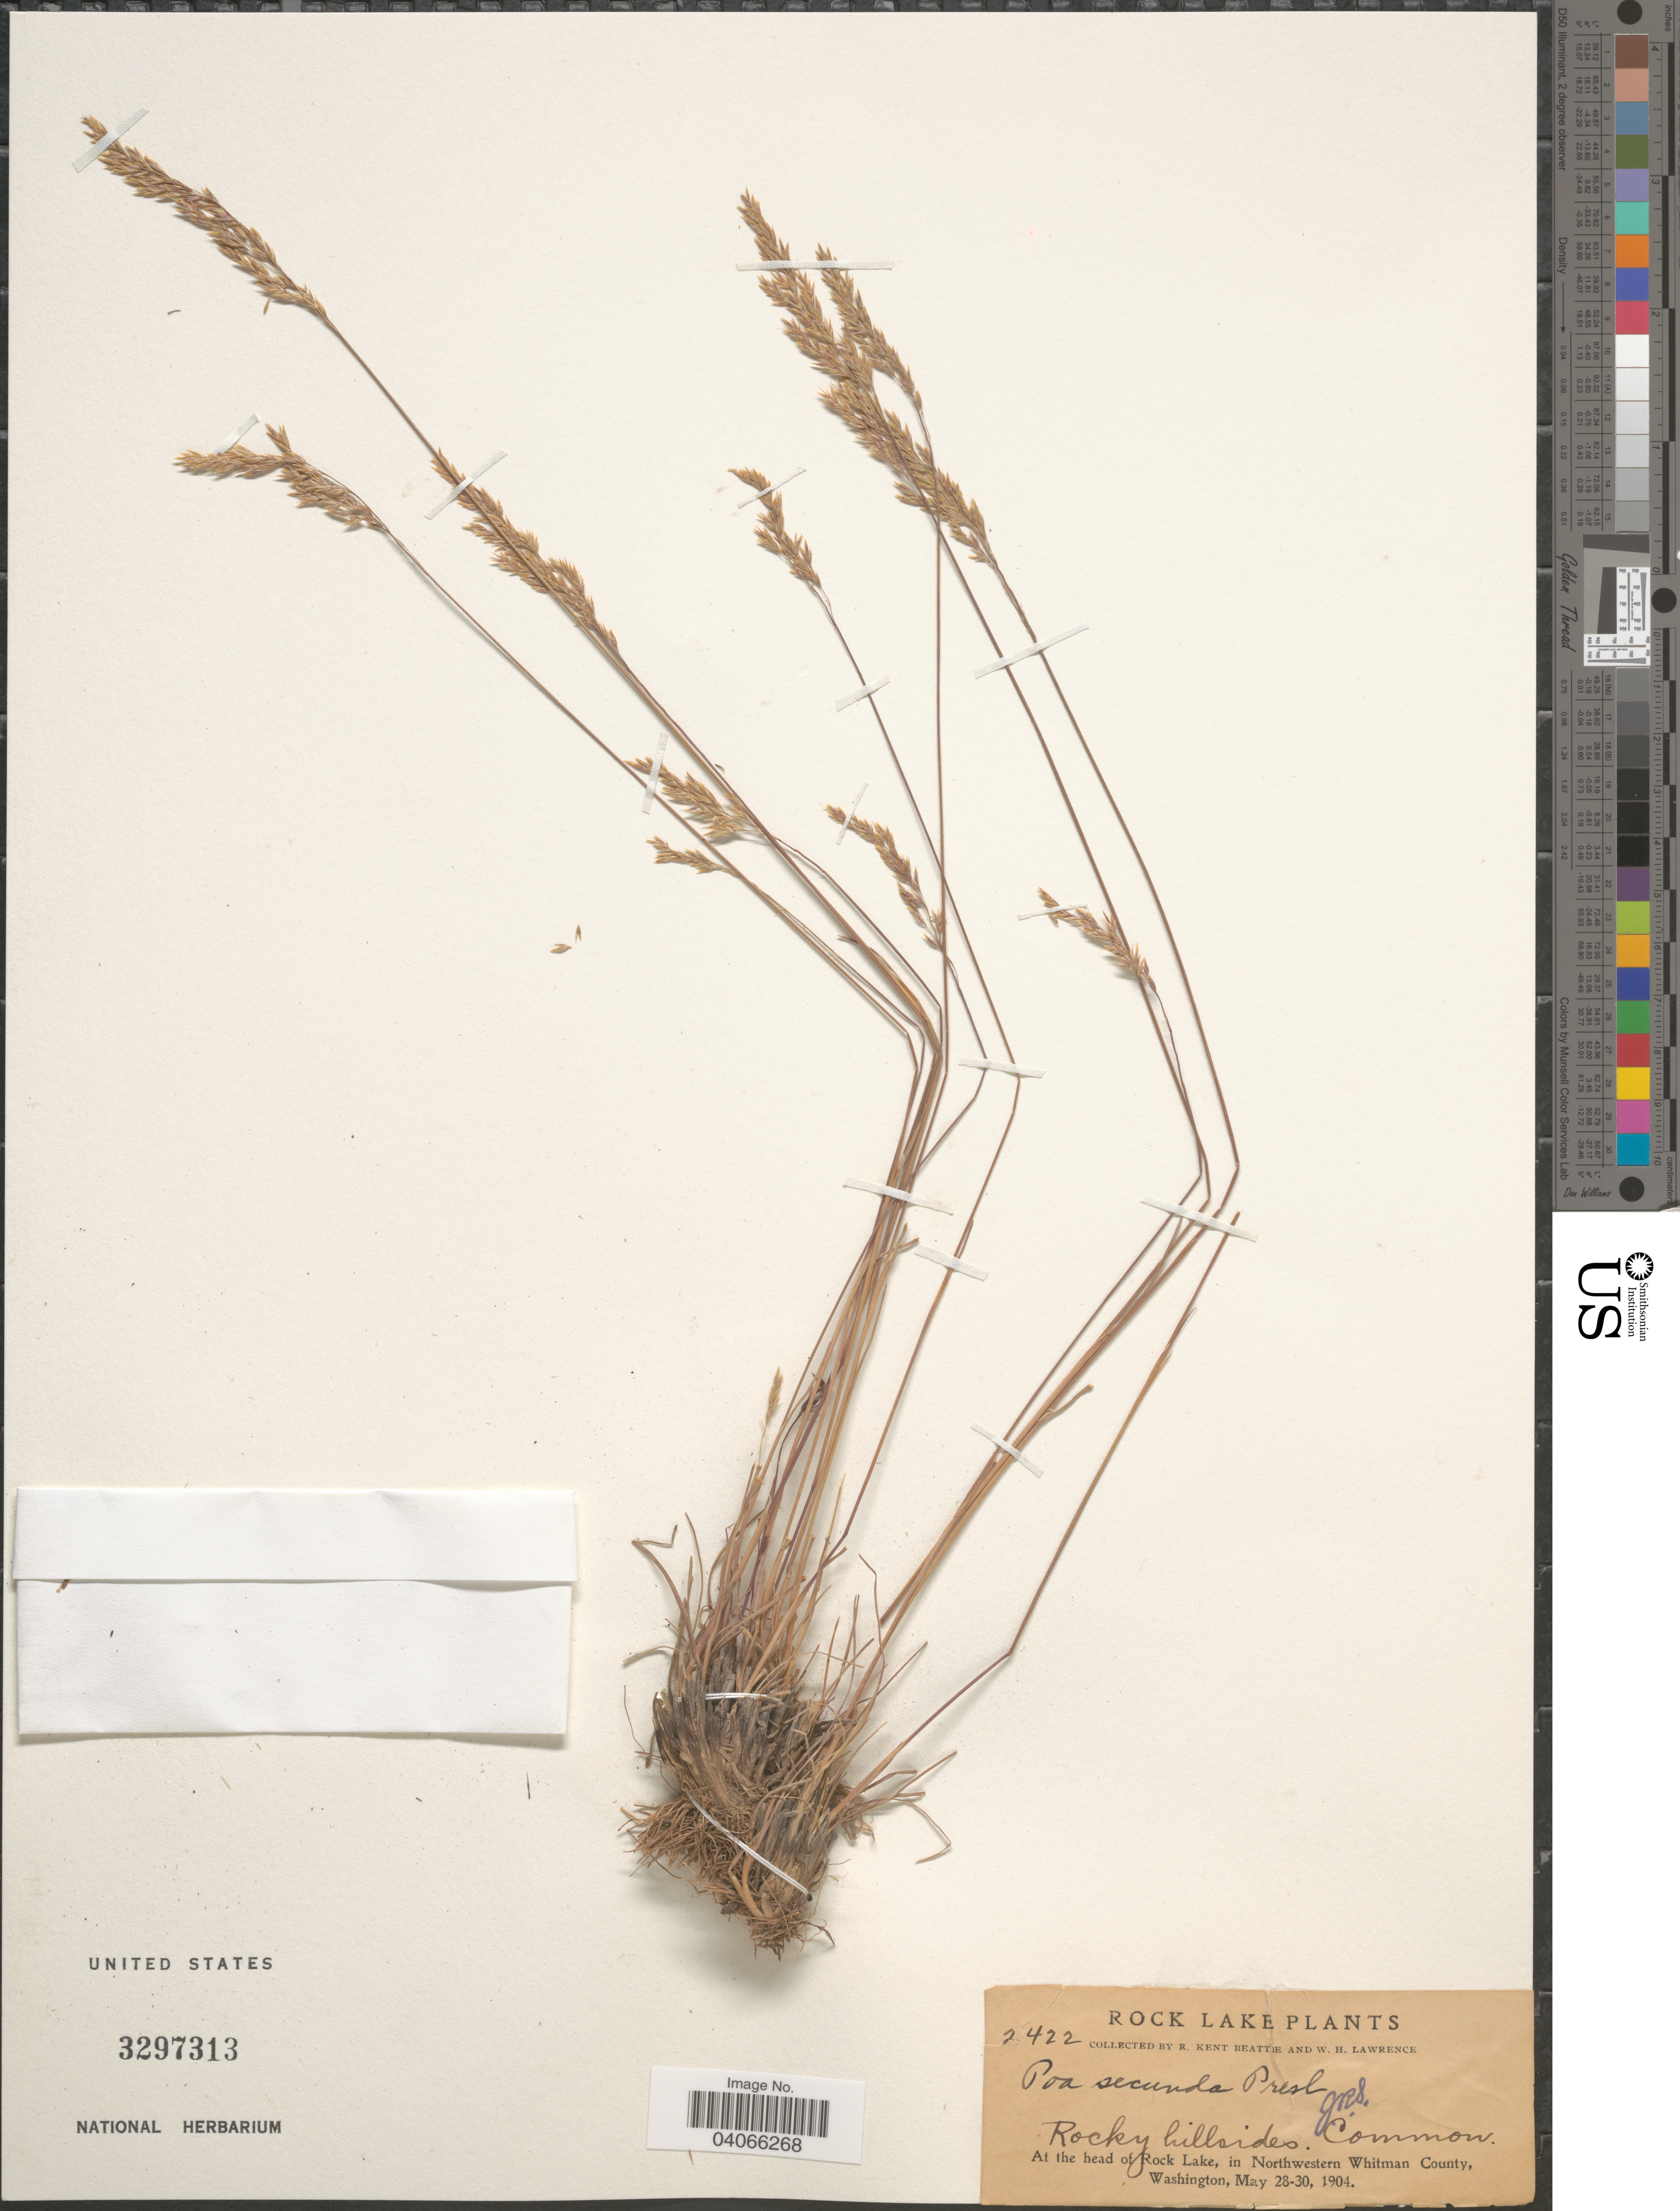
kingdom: Plantae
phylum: Tracheophyta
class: Liliopsida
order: Poales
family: Poaceae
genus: Poa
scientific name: Poa secunda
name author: J. Presl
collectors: R. K. Beattie & W. Lawrence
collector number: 2422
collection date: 1904-05-28/1904-05-30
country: United States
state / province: Washington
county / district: Whitman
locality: Rock Lake. At the head of Rock Lake, in Northwestern Whitman County.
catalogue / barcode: US 3297313